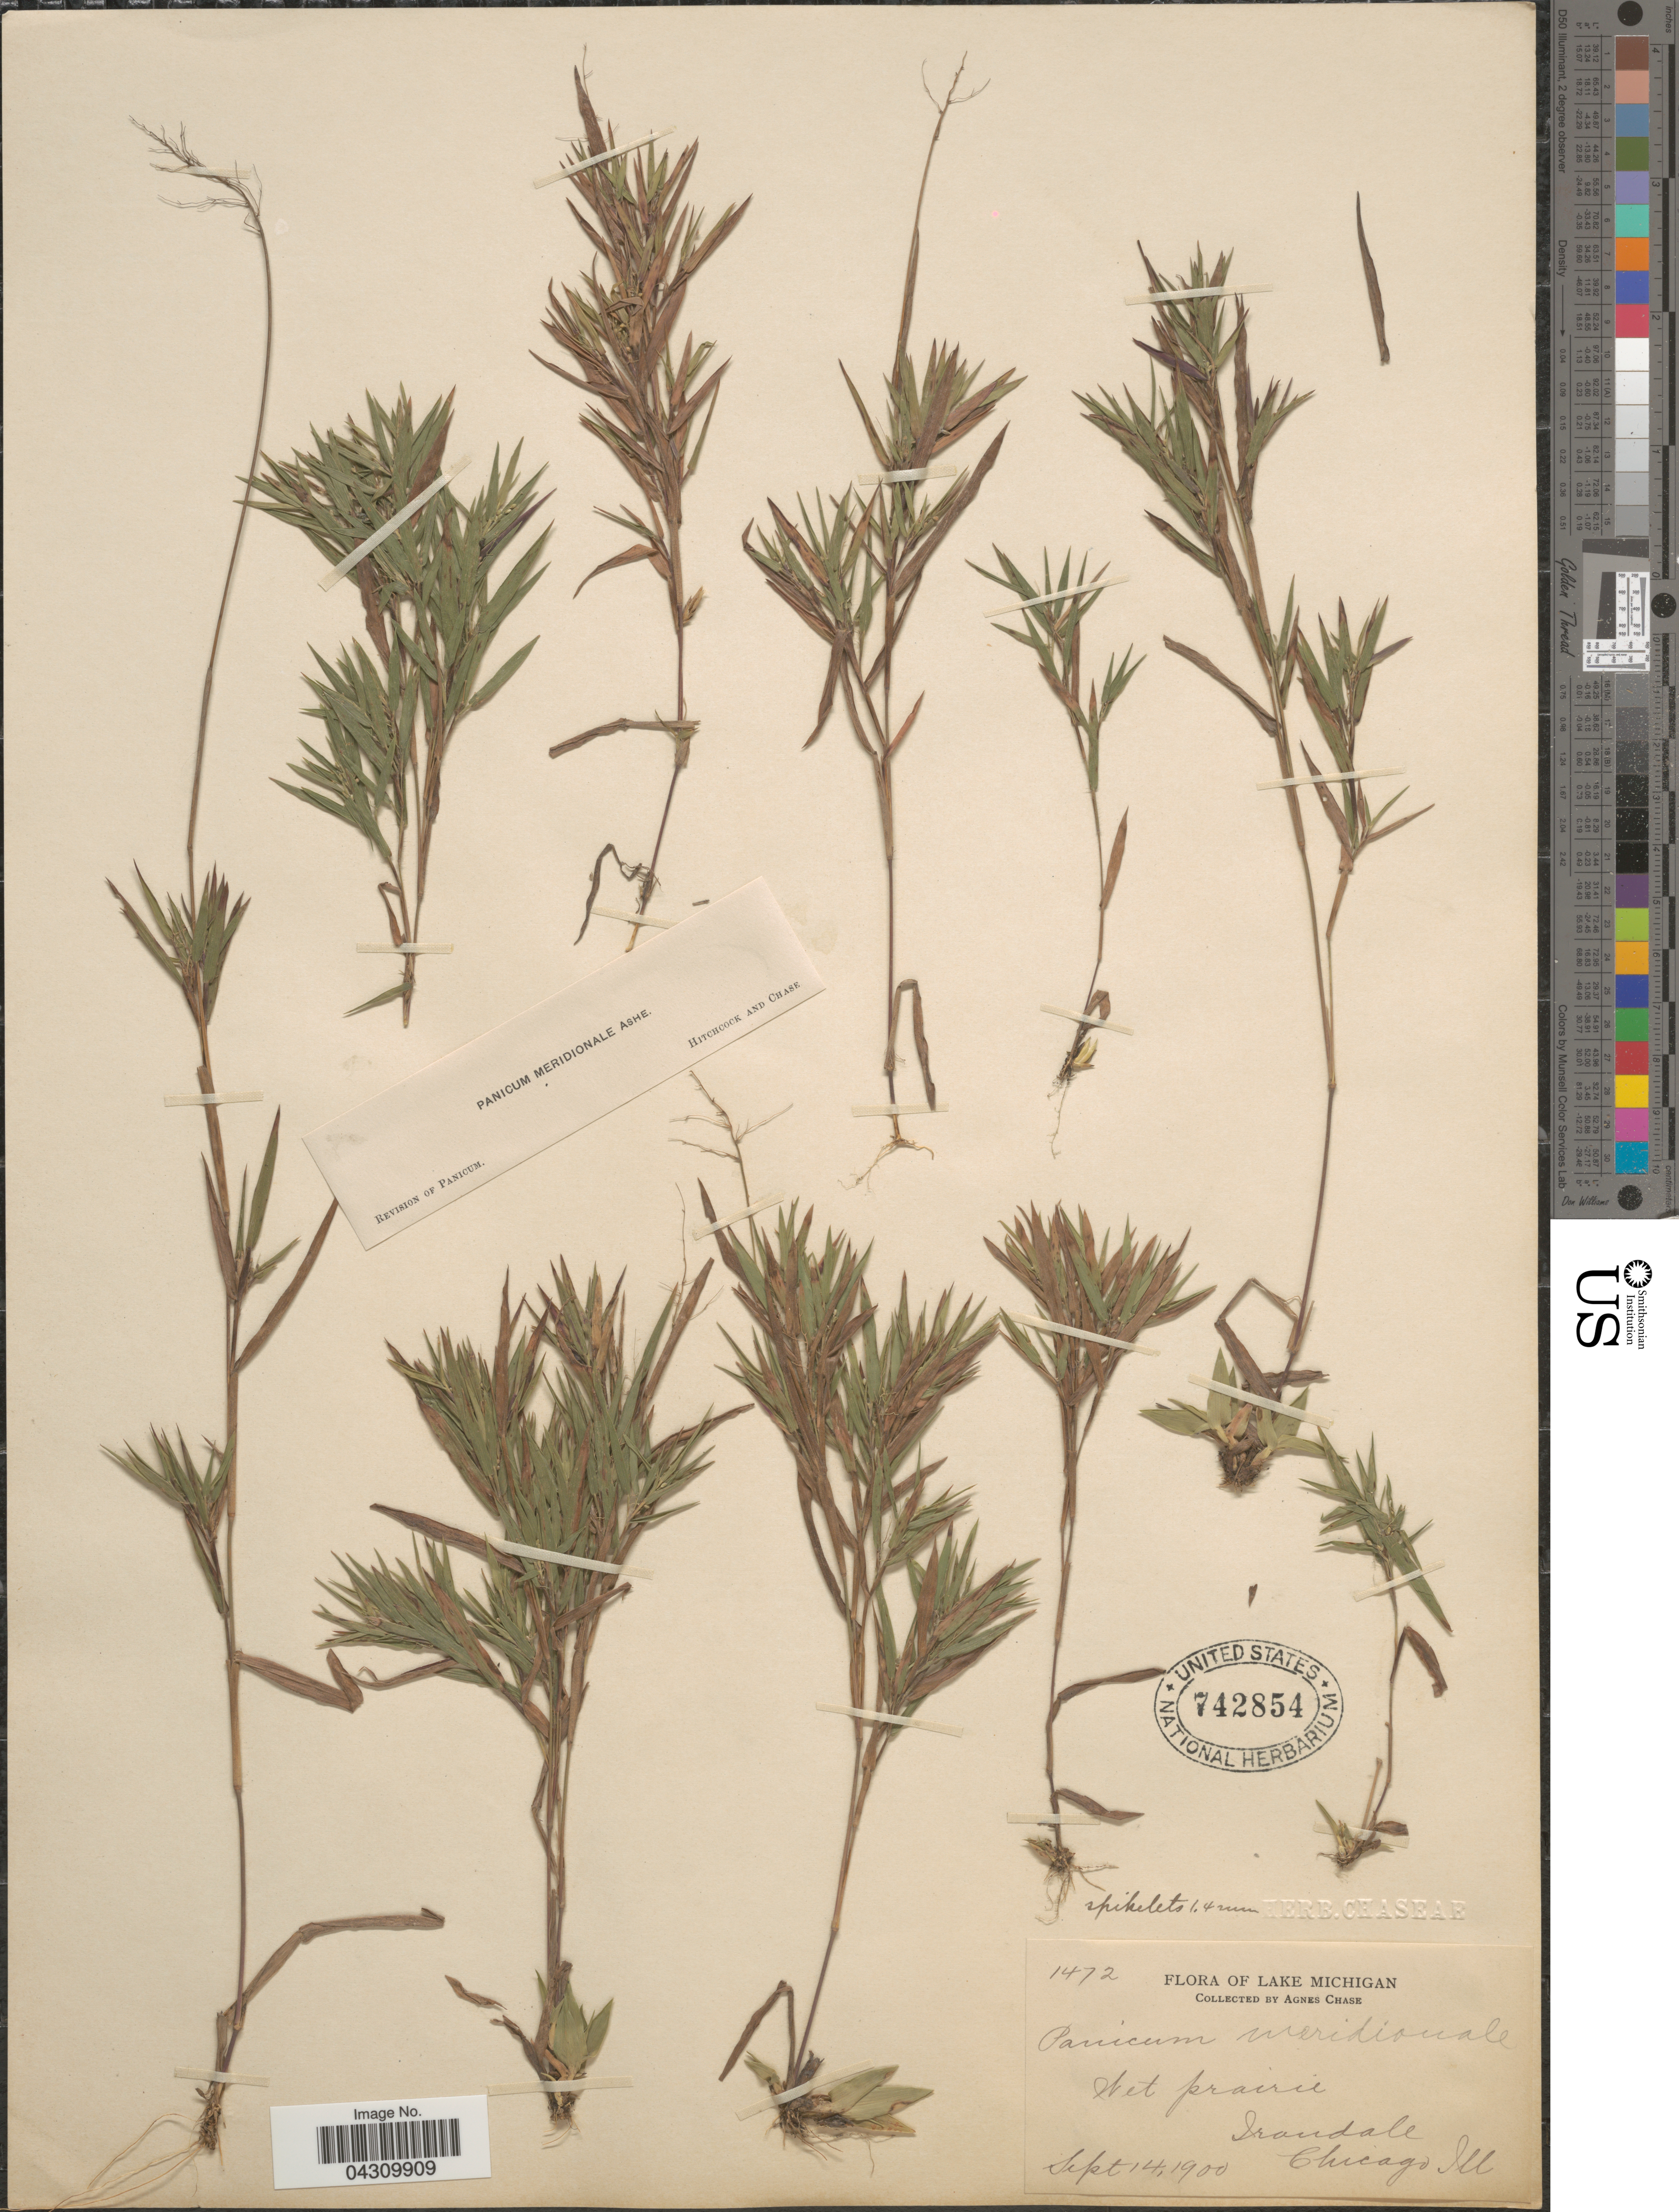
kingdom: Plantae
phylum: Tracheophyta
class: Liliopsida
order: Poales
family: Poaceae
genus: Dichanthelium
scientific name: Dichanthelium acuminatum var. acuminatum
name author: (Sw.) Gould & C.A. Clark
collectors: A. Chase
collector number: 1472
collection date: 1900-09-14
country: United States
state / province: Illinois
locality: Lake Michigan. Irondale Chicago.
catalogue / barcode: US 742854